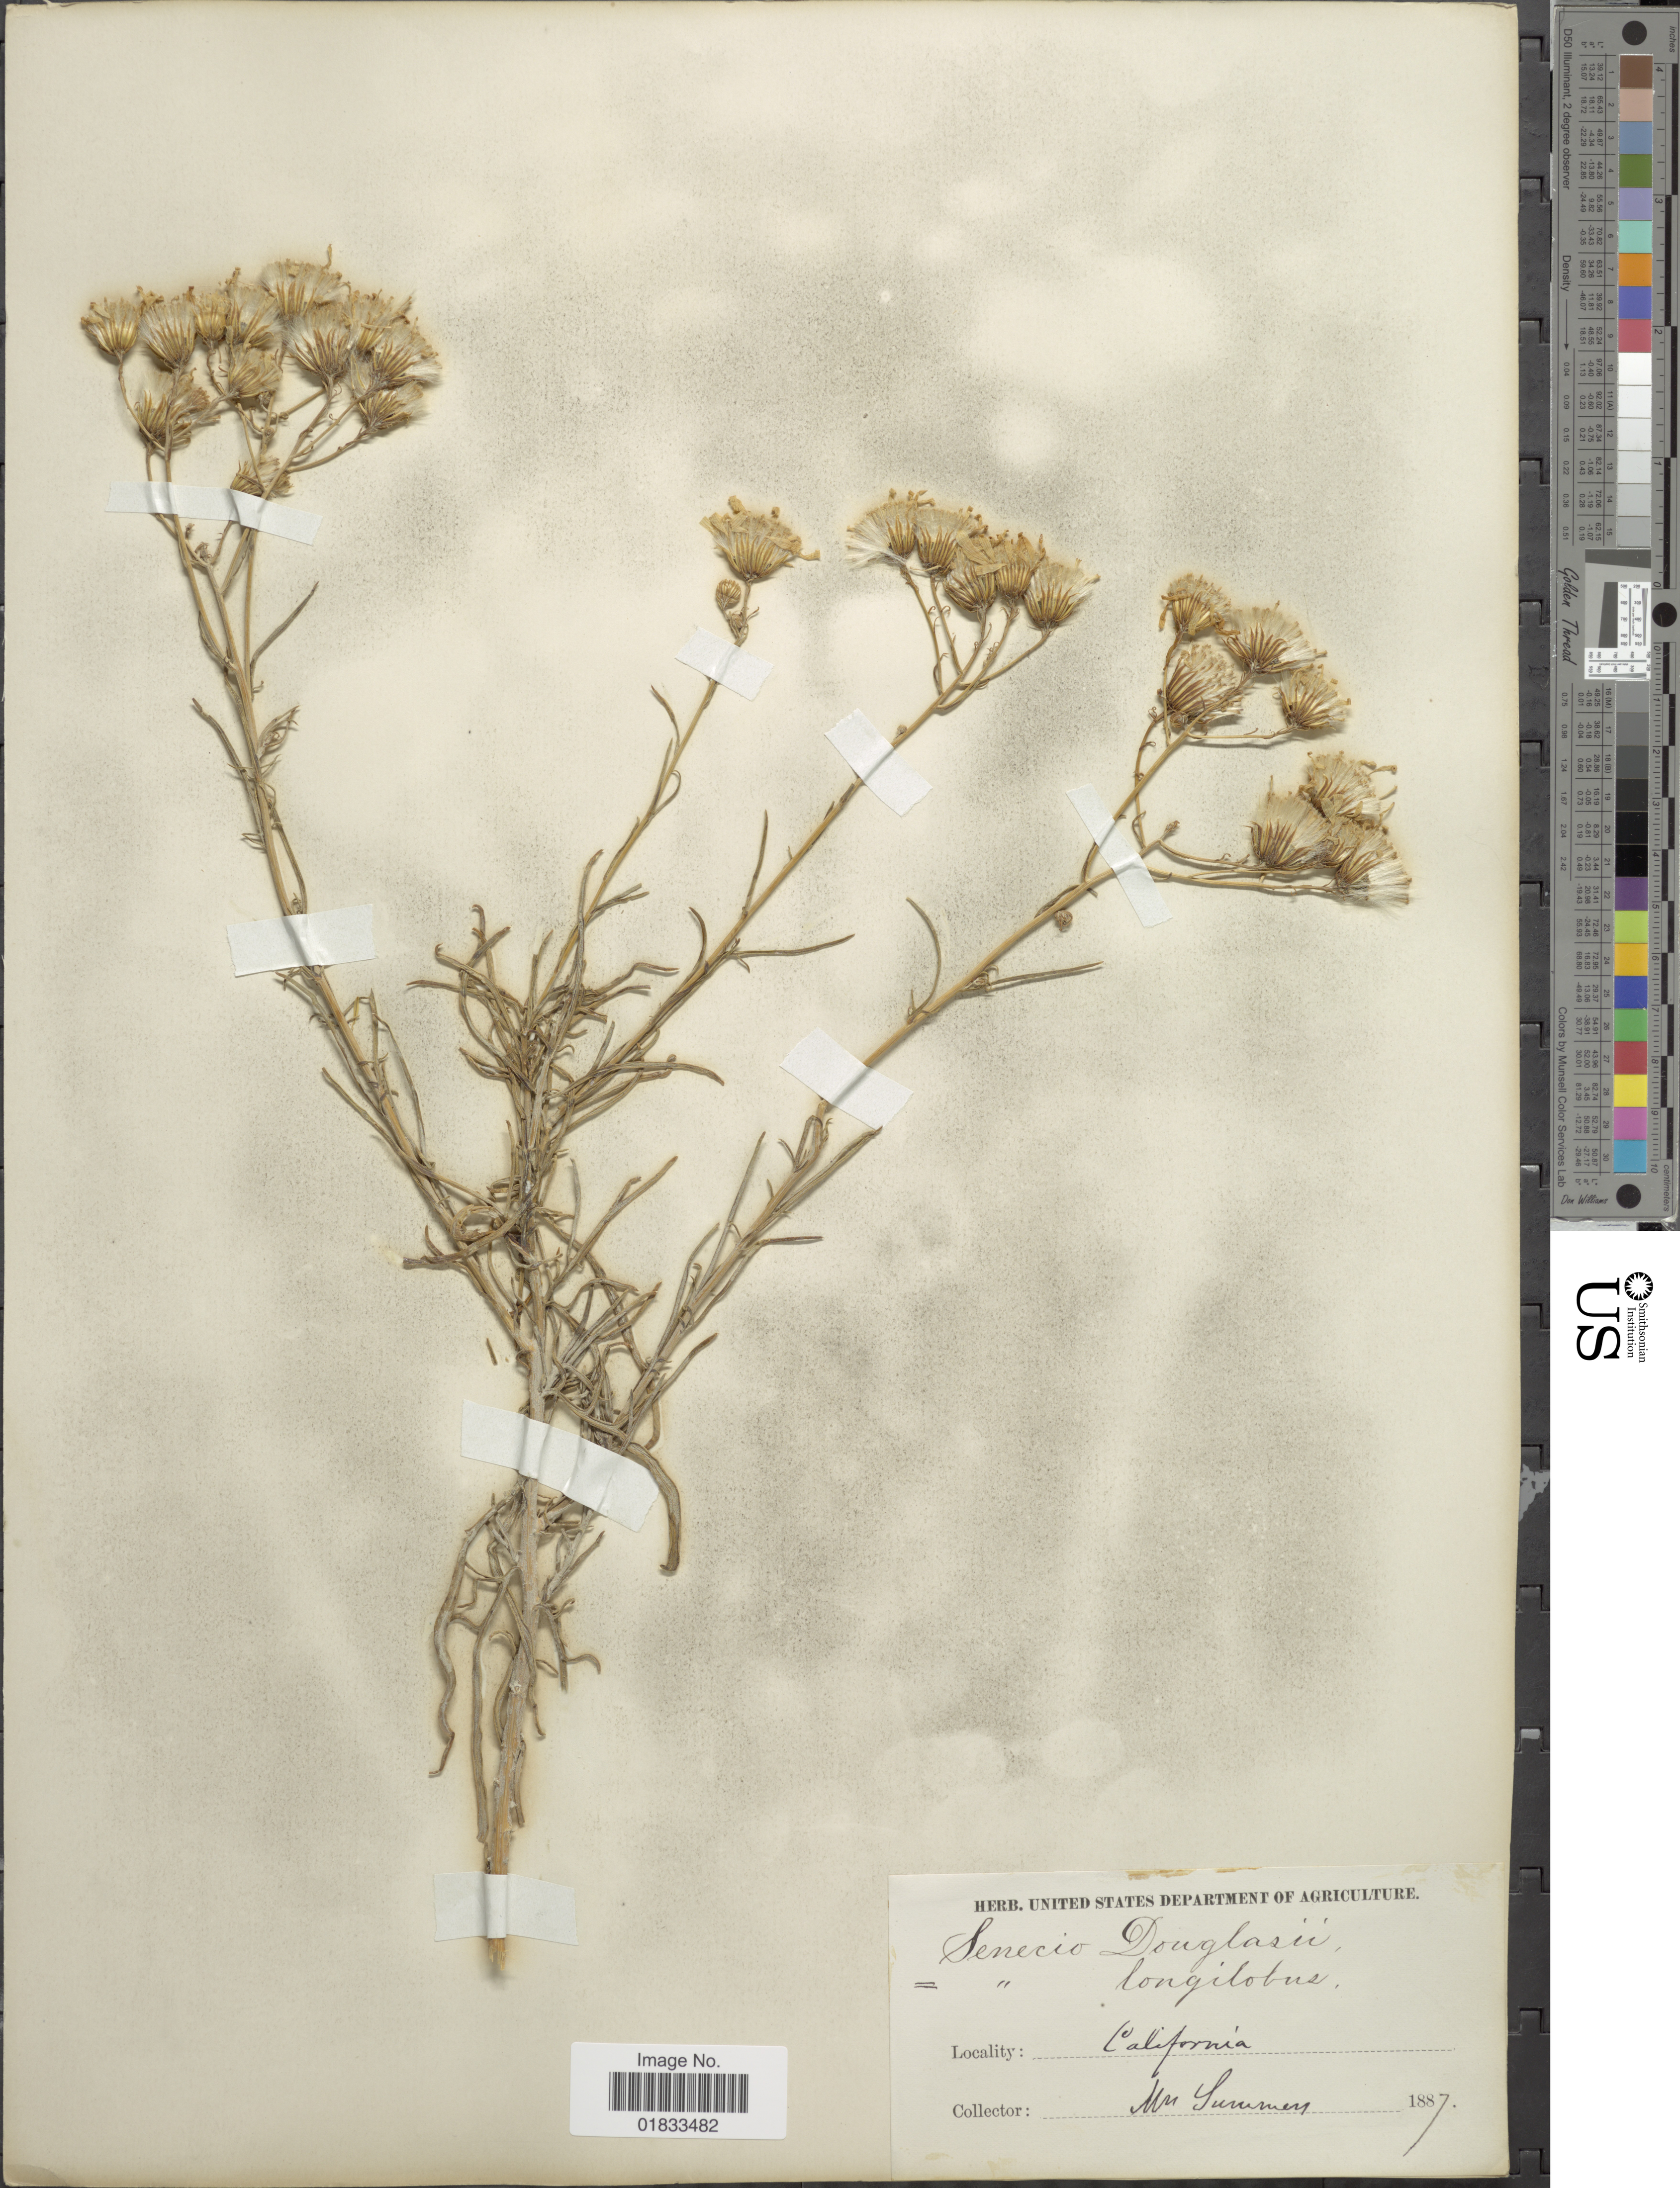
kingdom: Plantae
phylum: Tracheophyta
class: Magnoliopsida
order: Asterales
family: Asteraceae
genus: Senecio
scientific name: Senecio flaccidus var. douglasii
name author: (DC.) B.L. Turner & T.M. Barkley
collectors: Summers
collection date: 1887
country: United States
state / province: California